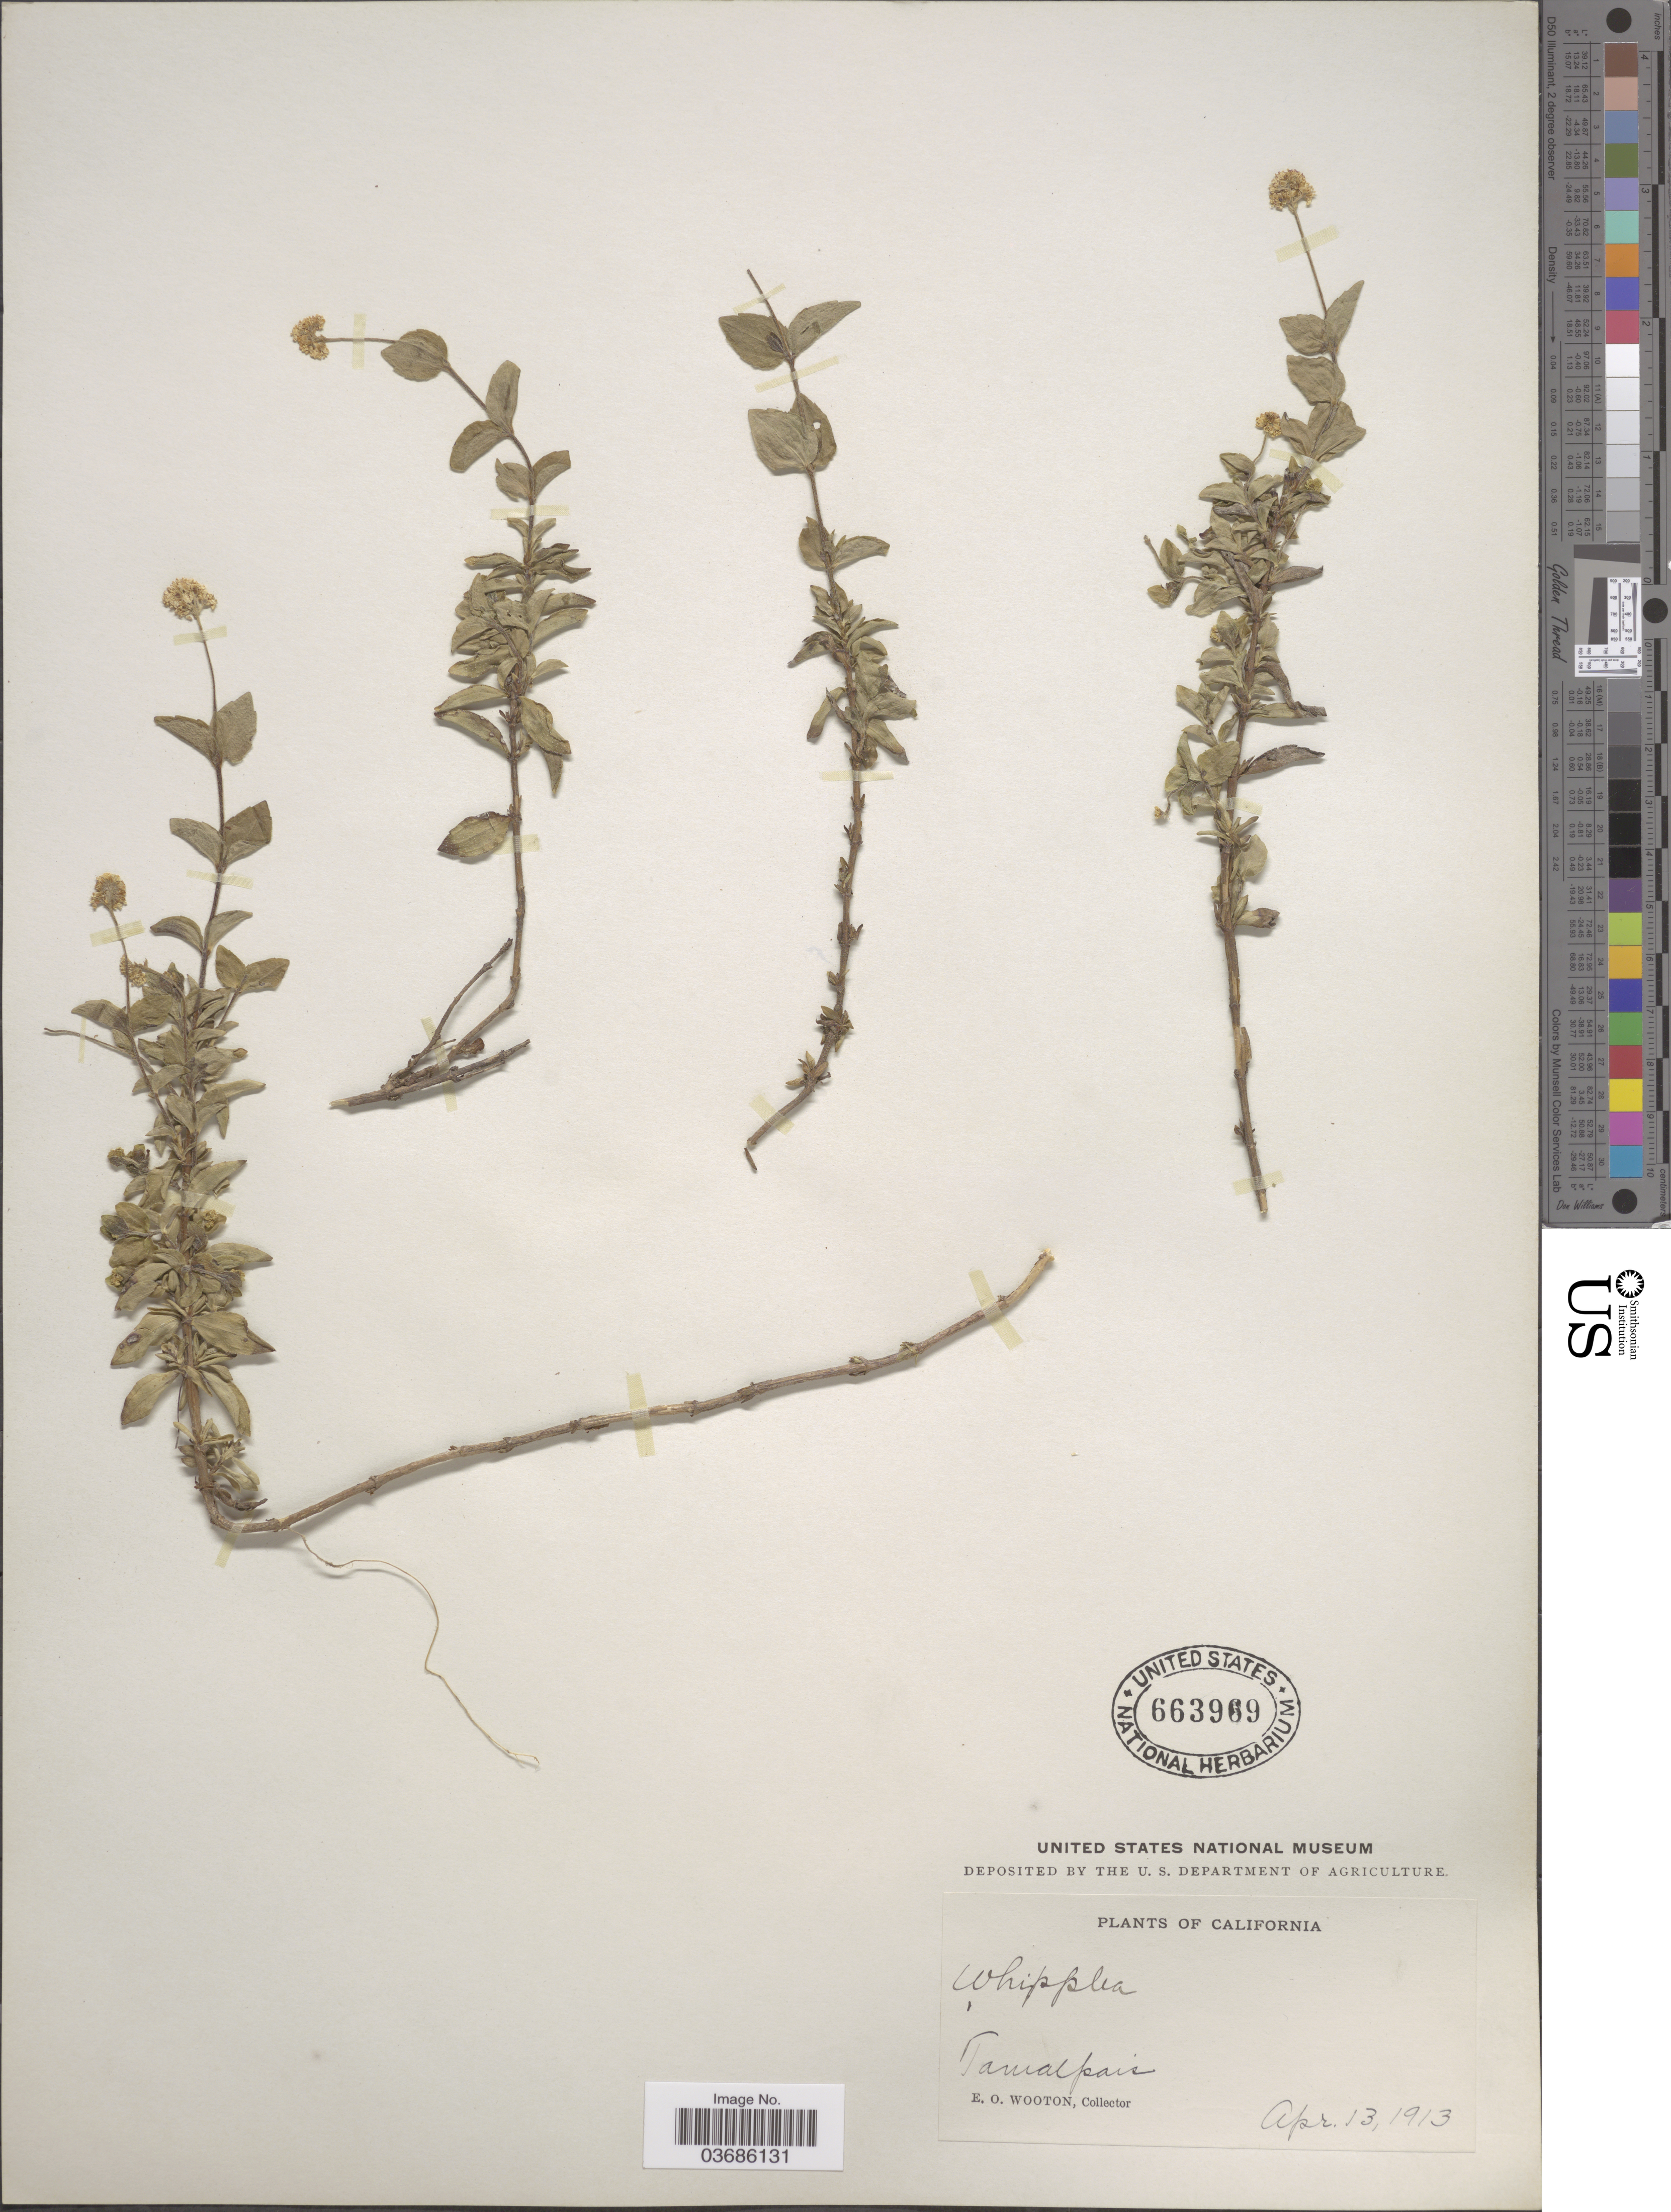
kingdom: Plantae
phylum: Tracheophyta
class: Magnoliopsida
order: Cornales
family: Hydrangeaceae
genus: Whipplea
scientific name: Whipplea modesta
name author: Torr.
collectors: E. O. Wooton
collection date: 1913-04-13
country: United States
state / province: California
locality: Tamalpais.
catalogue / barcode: US 663969